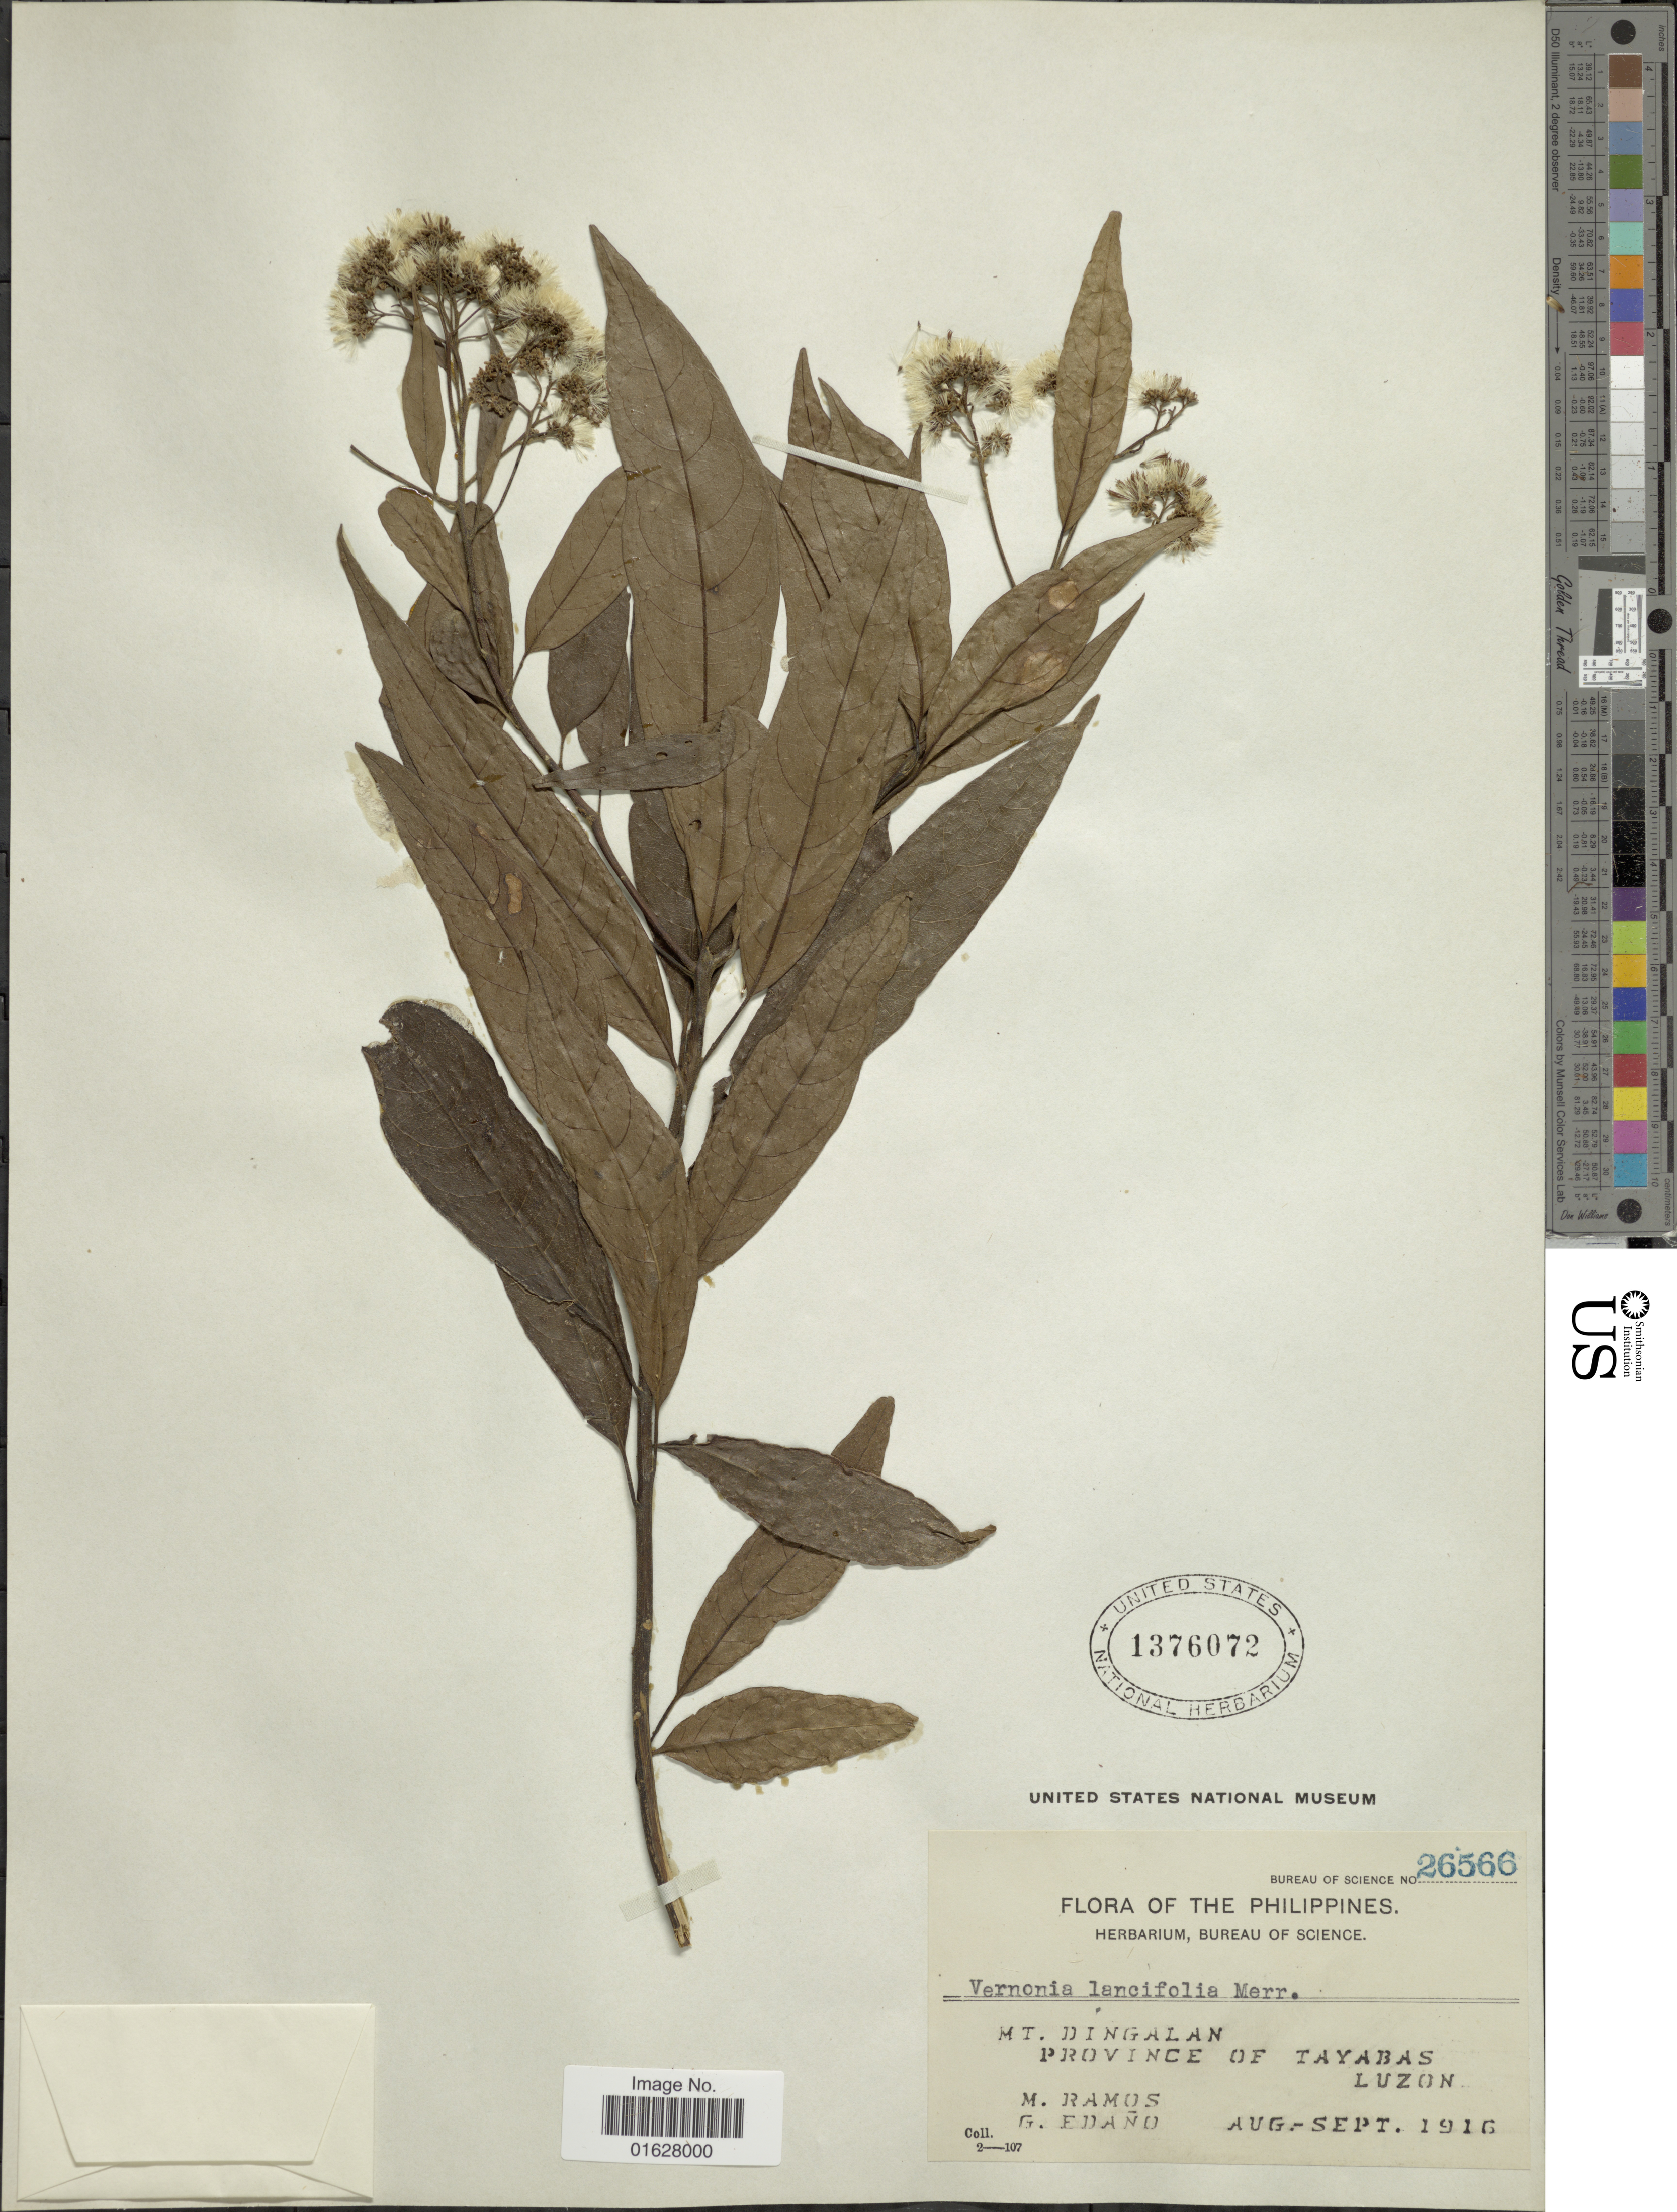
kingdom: Plantae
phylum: Tracheophyta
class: Magnoliopsida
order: Asterales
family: Asteraceae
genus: Vernonia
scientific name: Vernonia lancifolia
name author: Merr.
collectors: M. Ramos & G. Edaño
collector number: Bureau of Science 26566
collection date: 1916-08/1916-09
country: Philippines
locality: The Philippines. Mt. Dingalan. Province of Tayabas Luzon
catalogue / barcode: US 1376072